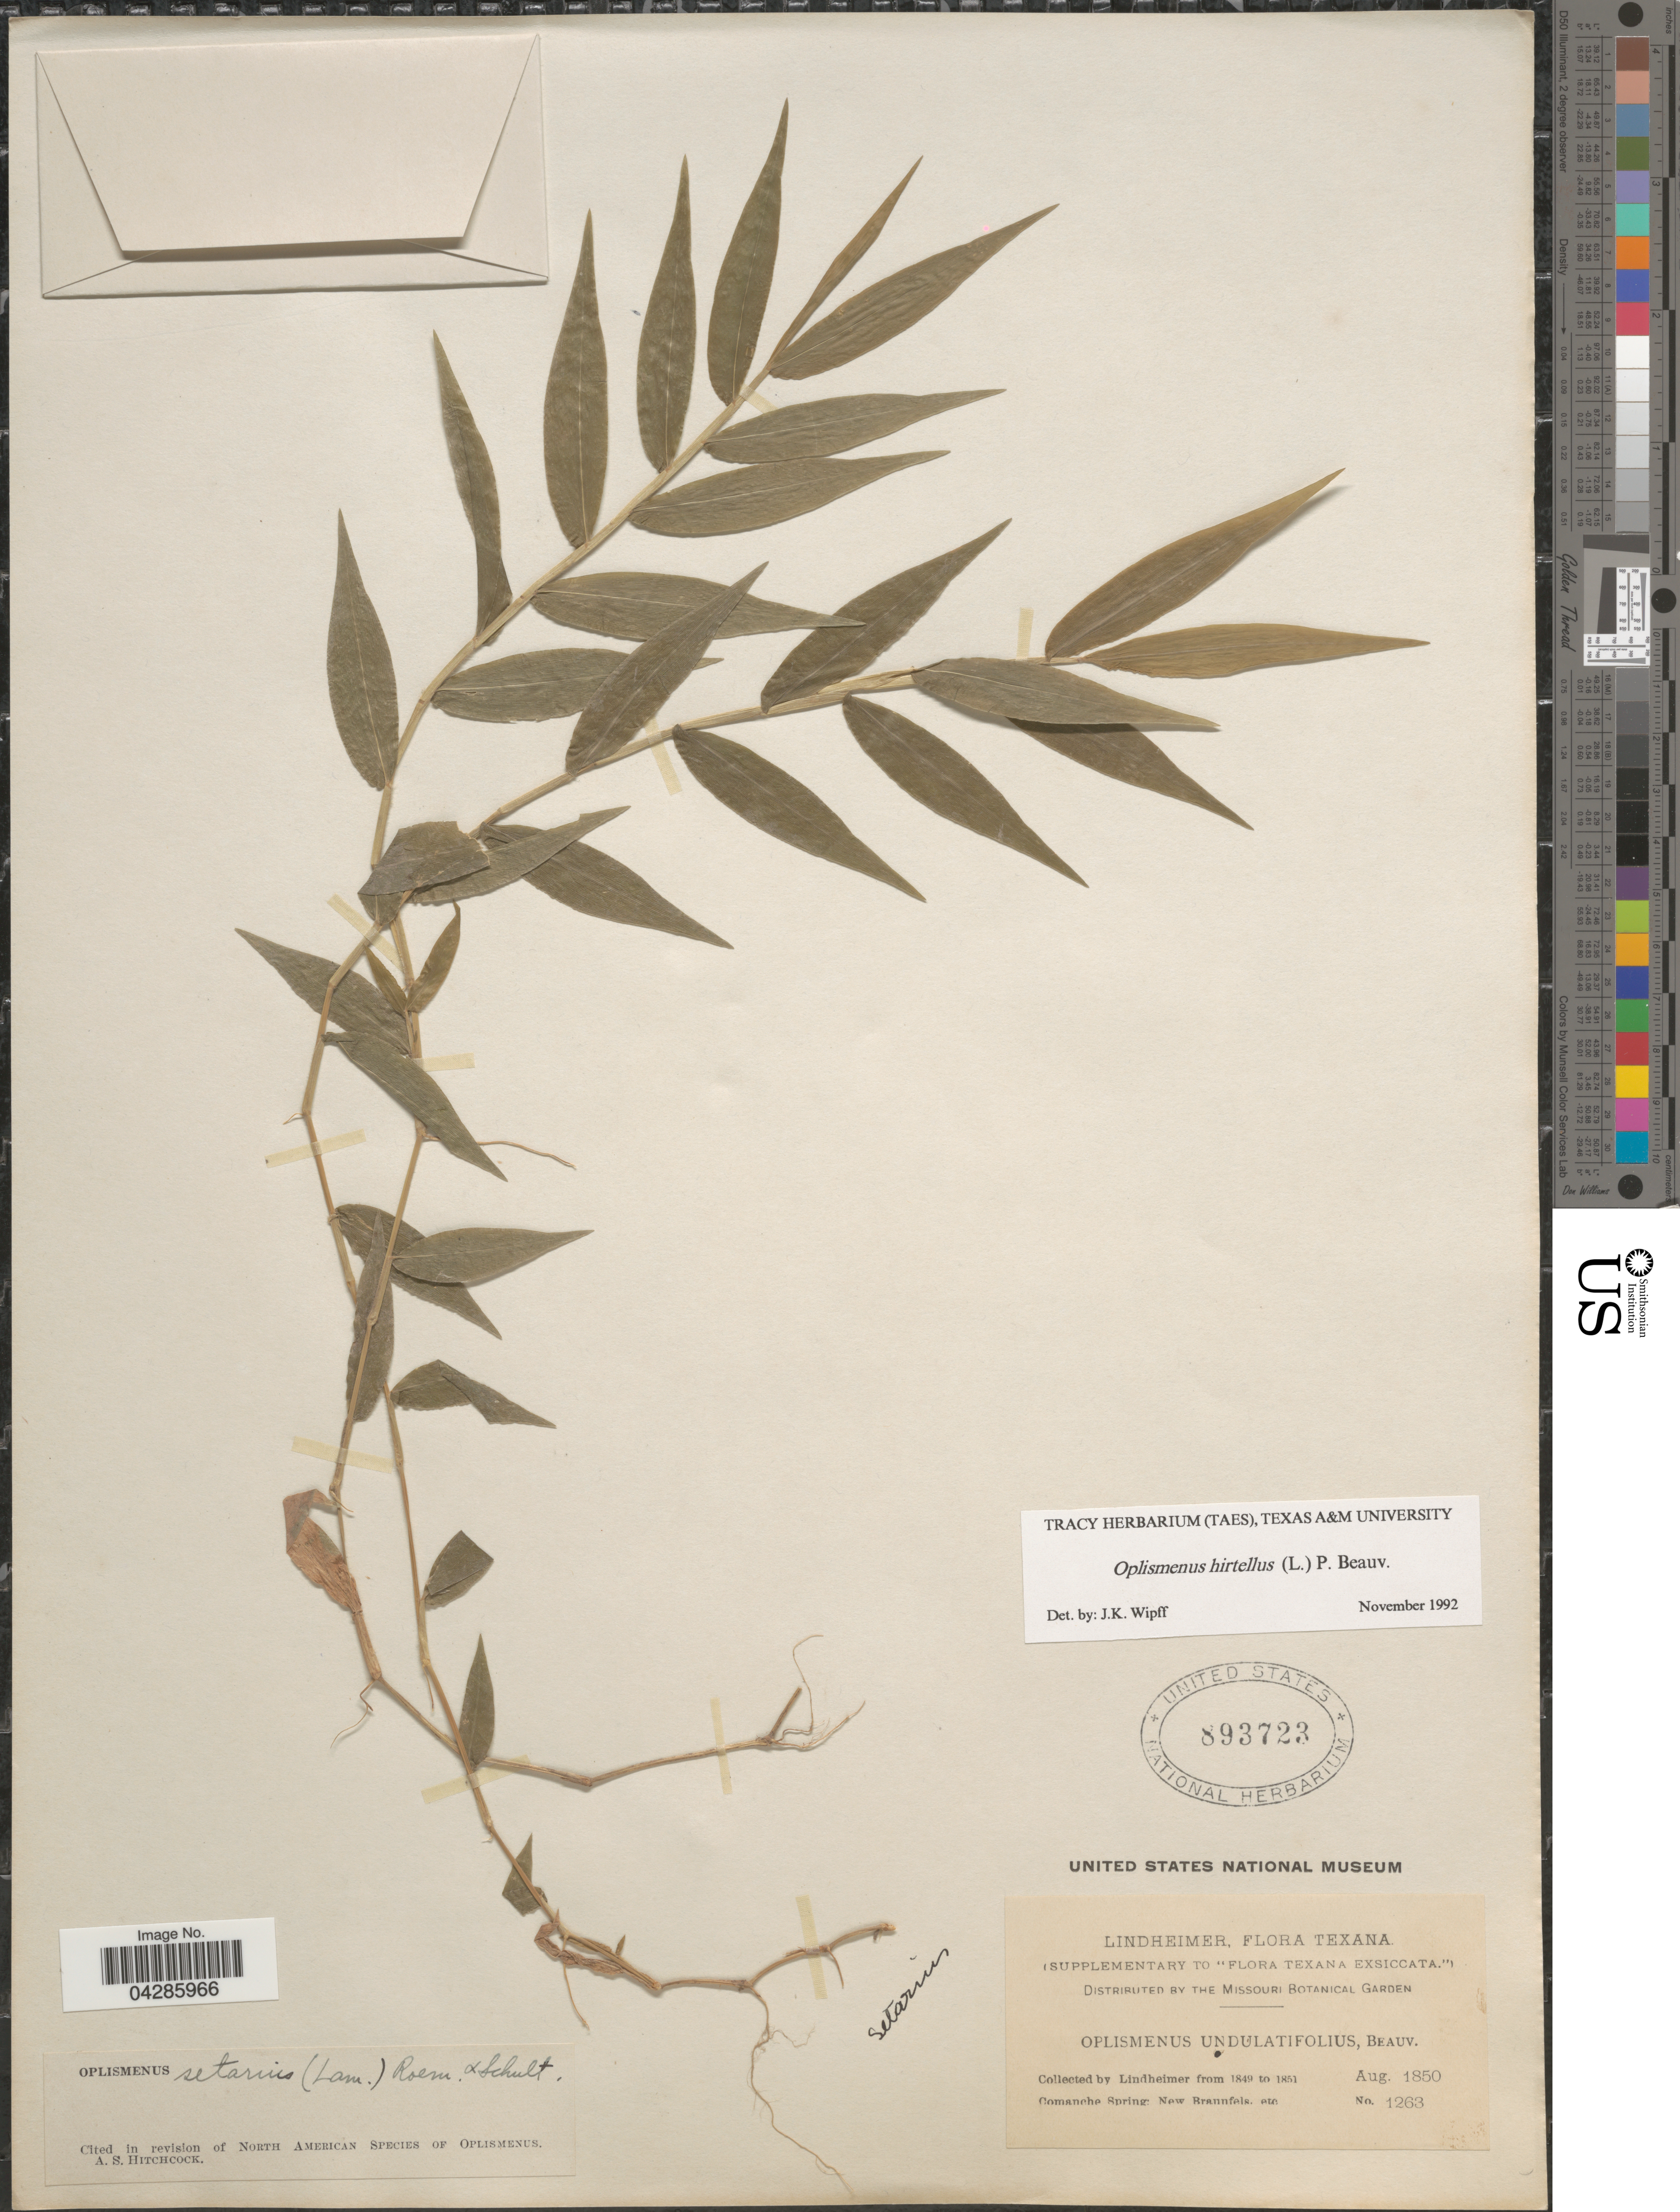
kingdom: Plantae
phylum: Tracheophyta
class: Liliopsida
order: Poales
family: Poaceae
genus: Oplismenus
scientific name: Oplismenus hirtellus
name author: (L.) P. Beauv.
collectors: -. Lindheimer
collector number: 1263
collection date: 1850-08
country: United States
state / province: Texas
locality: Texana. Comanche Spring: New Braunfels Co.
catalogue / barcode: US 893723